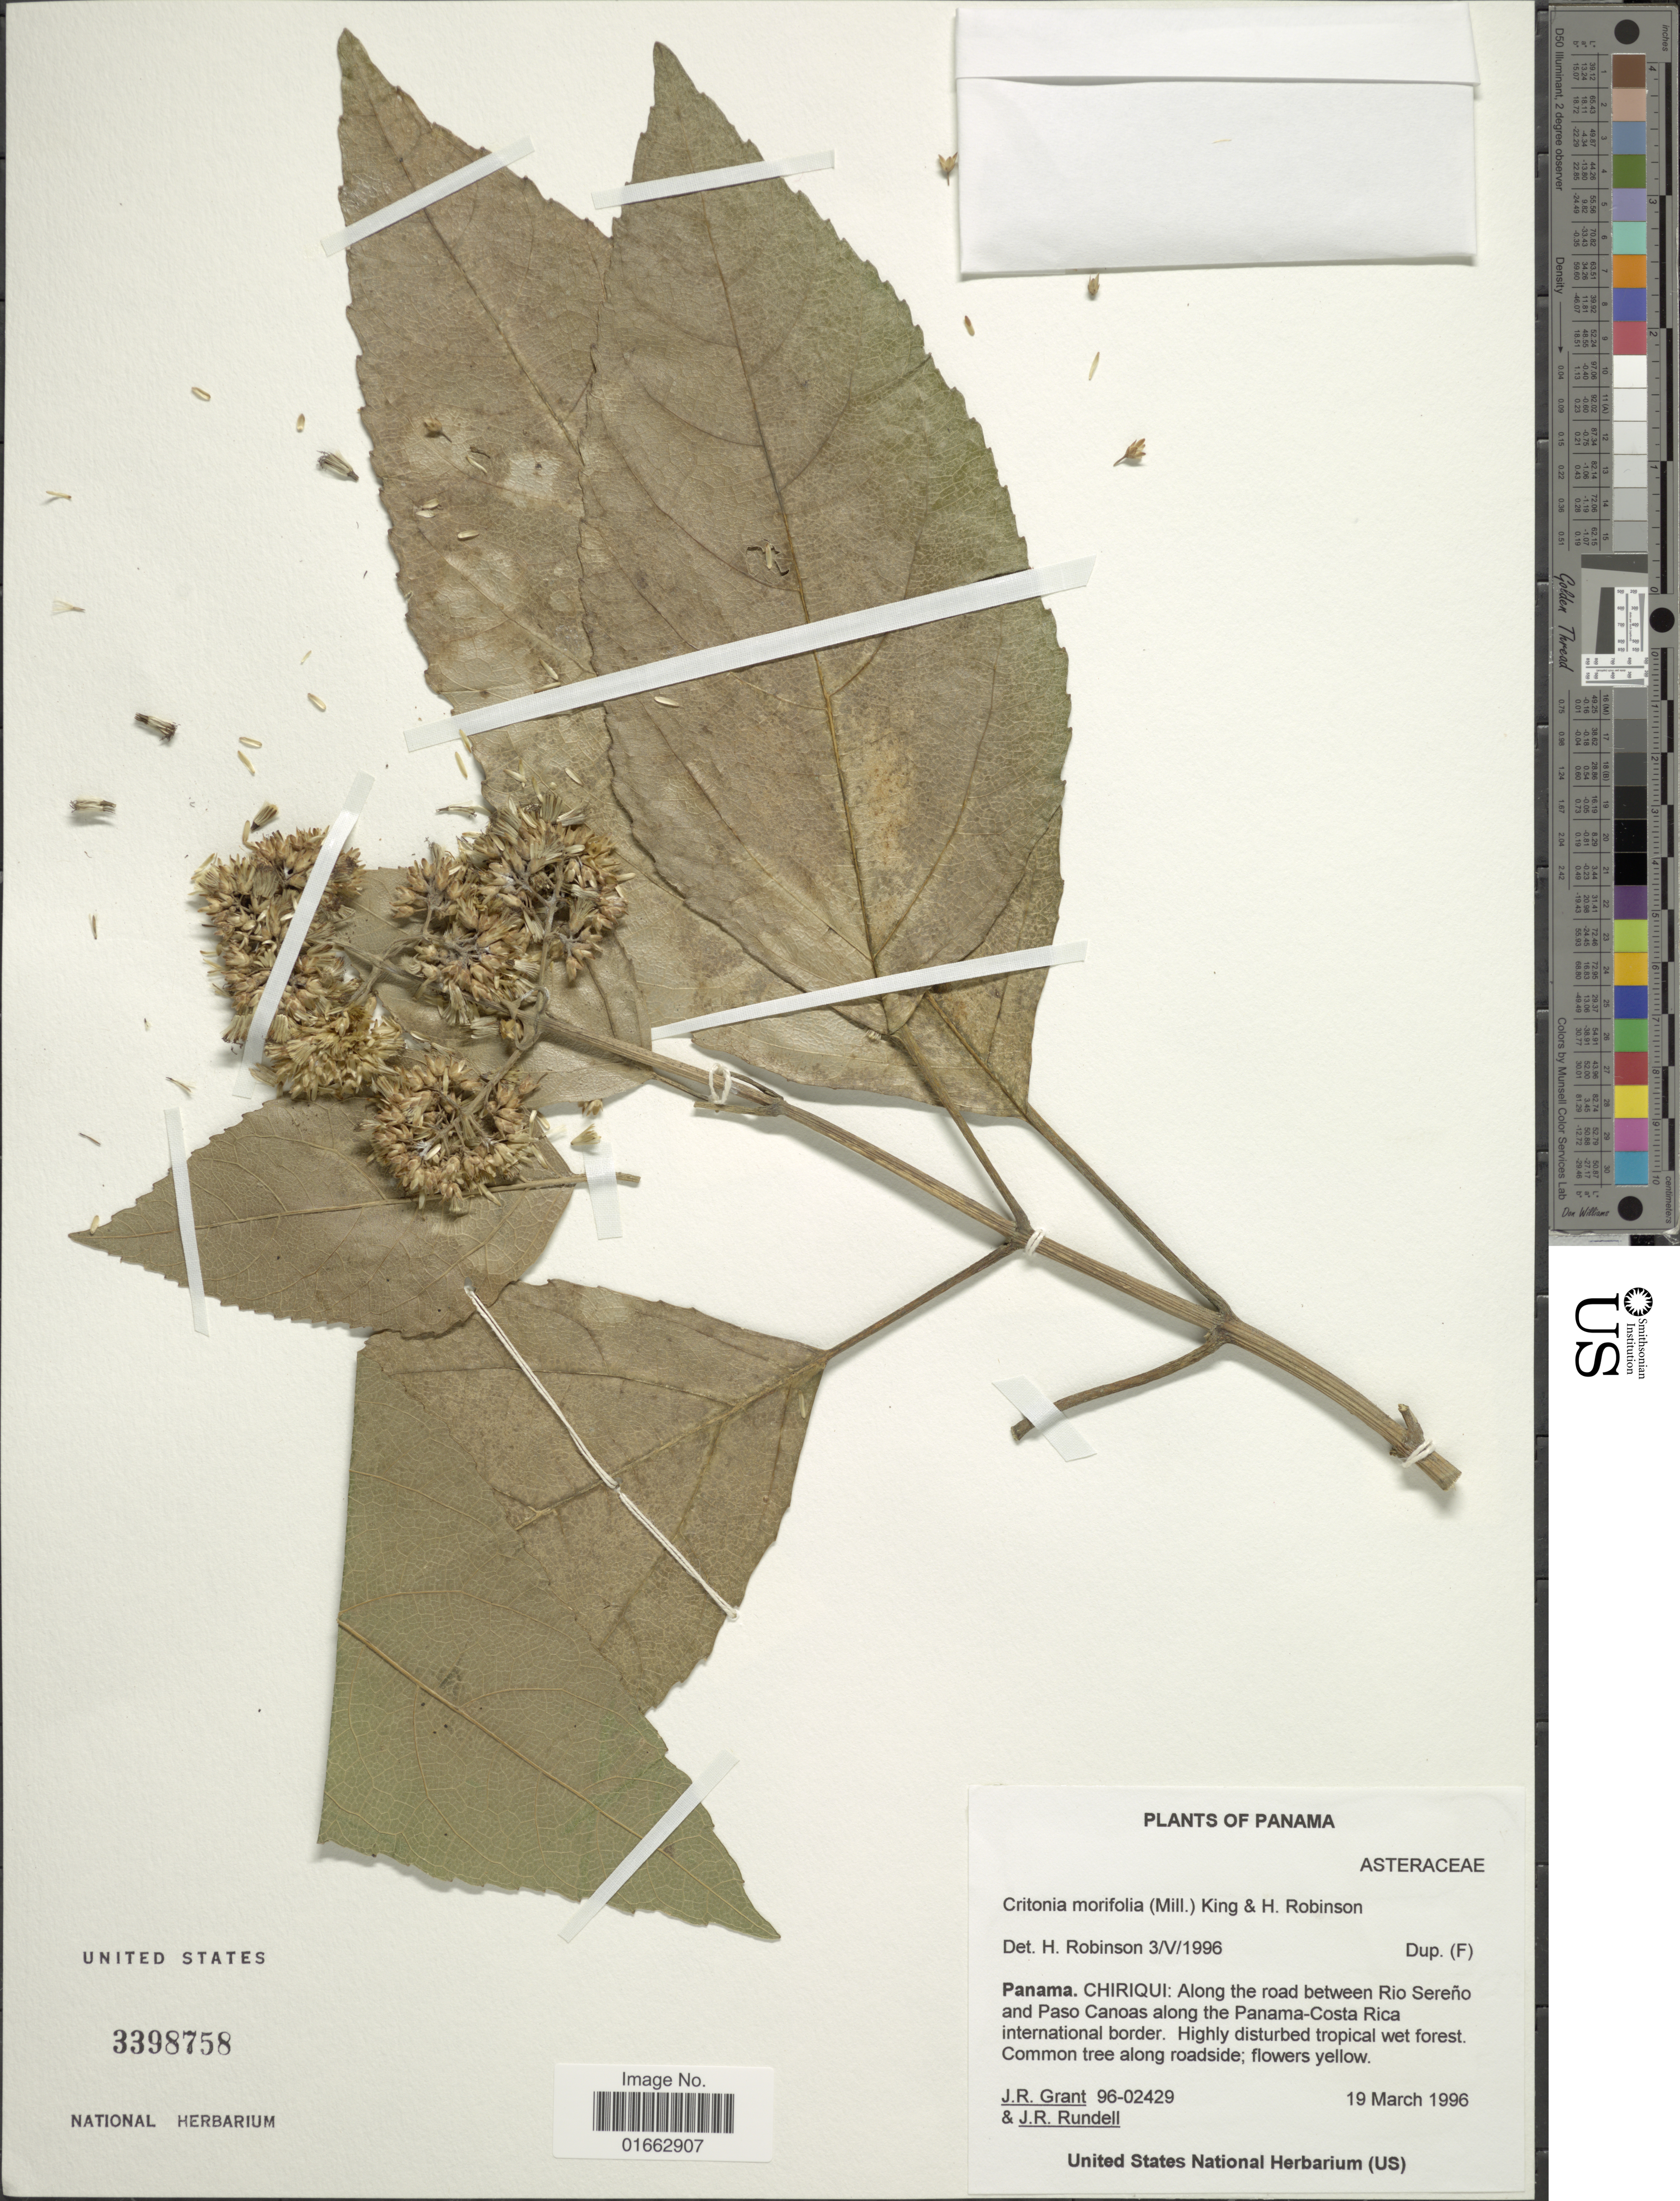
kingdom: Plantae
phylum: Tracheophyta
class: Magnoliopsida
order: Asterales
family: Asteraceae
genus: Critonia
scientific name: Critonia morifolia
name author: (Mill.) R.M. King & H. Rob.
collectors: J. Grant & J. R. Rundell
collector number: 96-02429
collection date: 1996-03-19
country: Panama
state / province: Chiriqui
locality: Along the road between Rio Sereño and Paso Canoas along the Panama-Costa Rica international border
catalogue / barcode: US 3398758